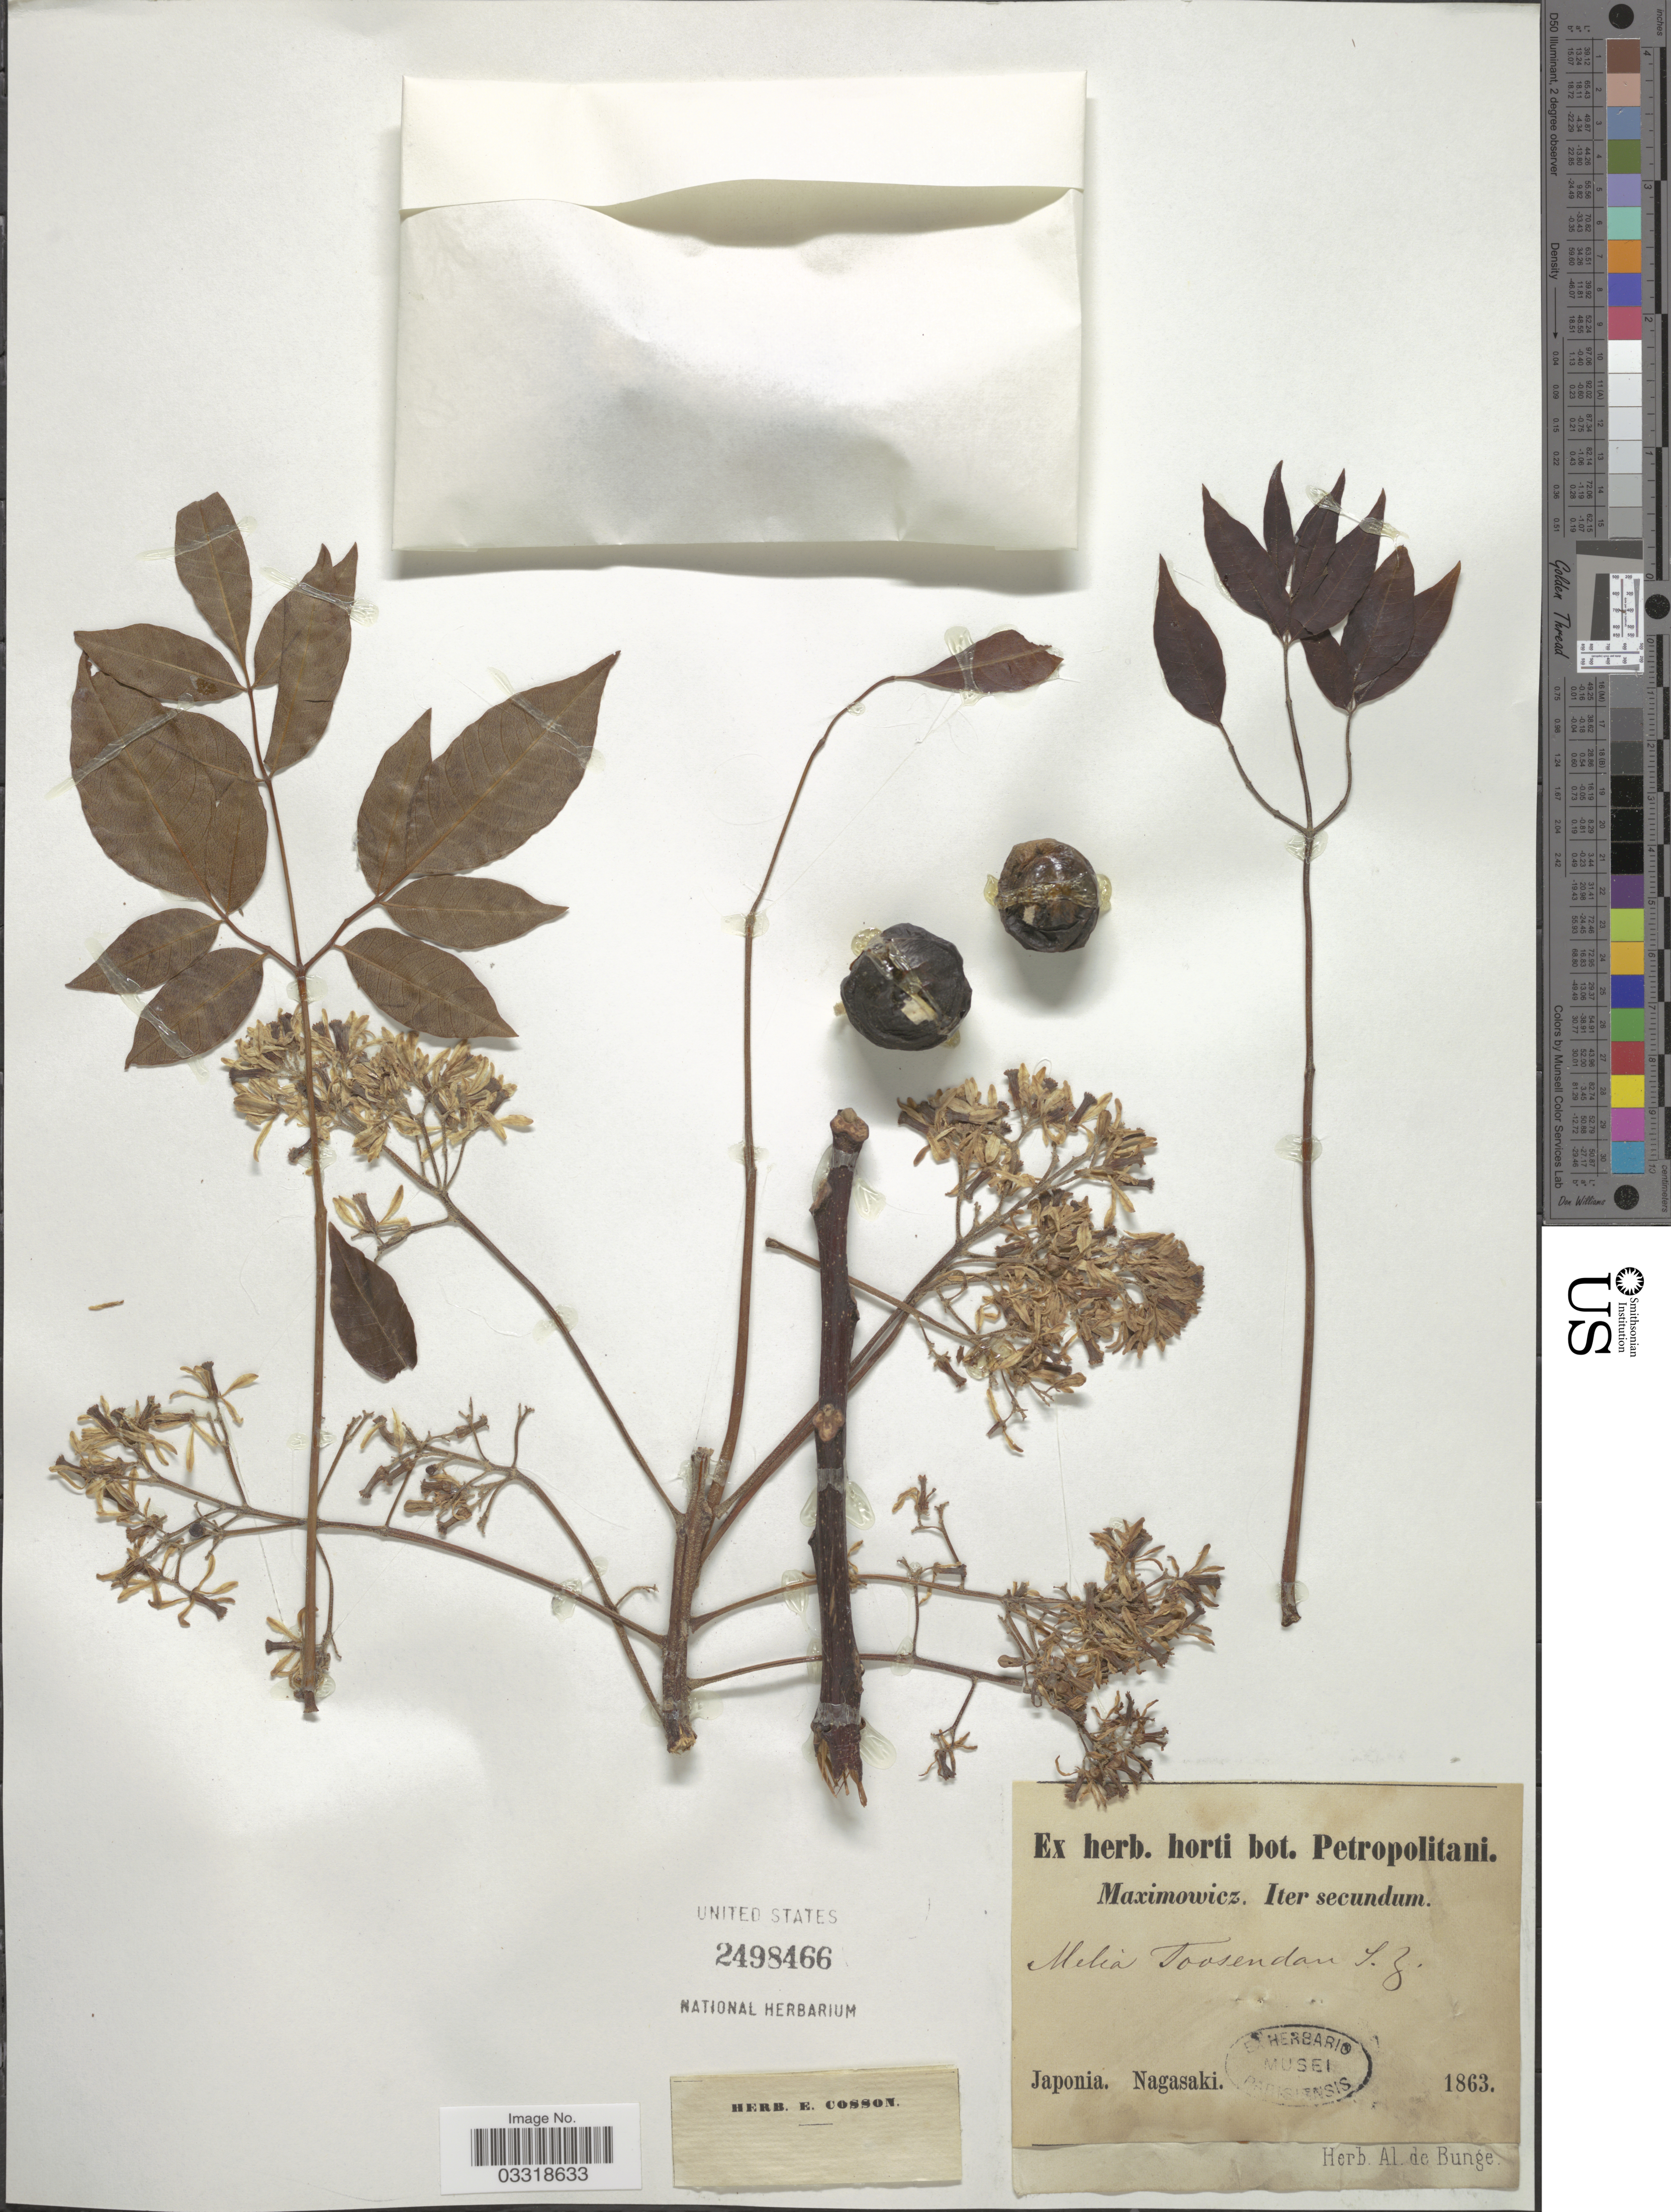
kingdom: Plantae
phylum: Tracheophyta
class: Magnoliopsida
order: Sapindales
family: Meliaceae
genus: Melia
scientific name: Melia toosendan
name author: Siebold & Zucc.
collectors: Maximowicz, --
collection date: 1863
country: Japan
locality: Nagasaki.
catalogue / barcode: US 2498466